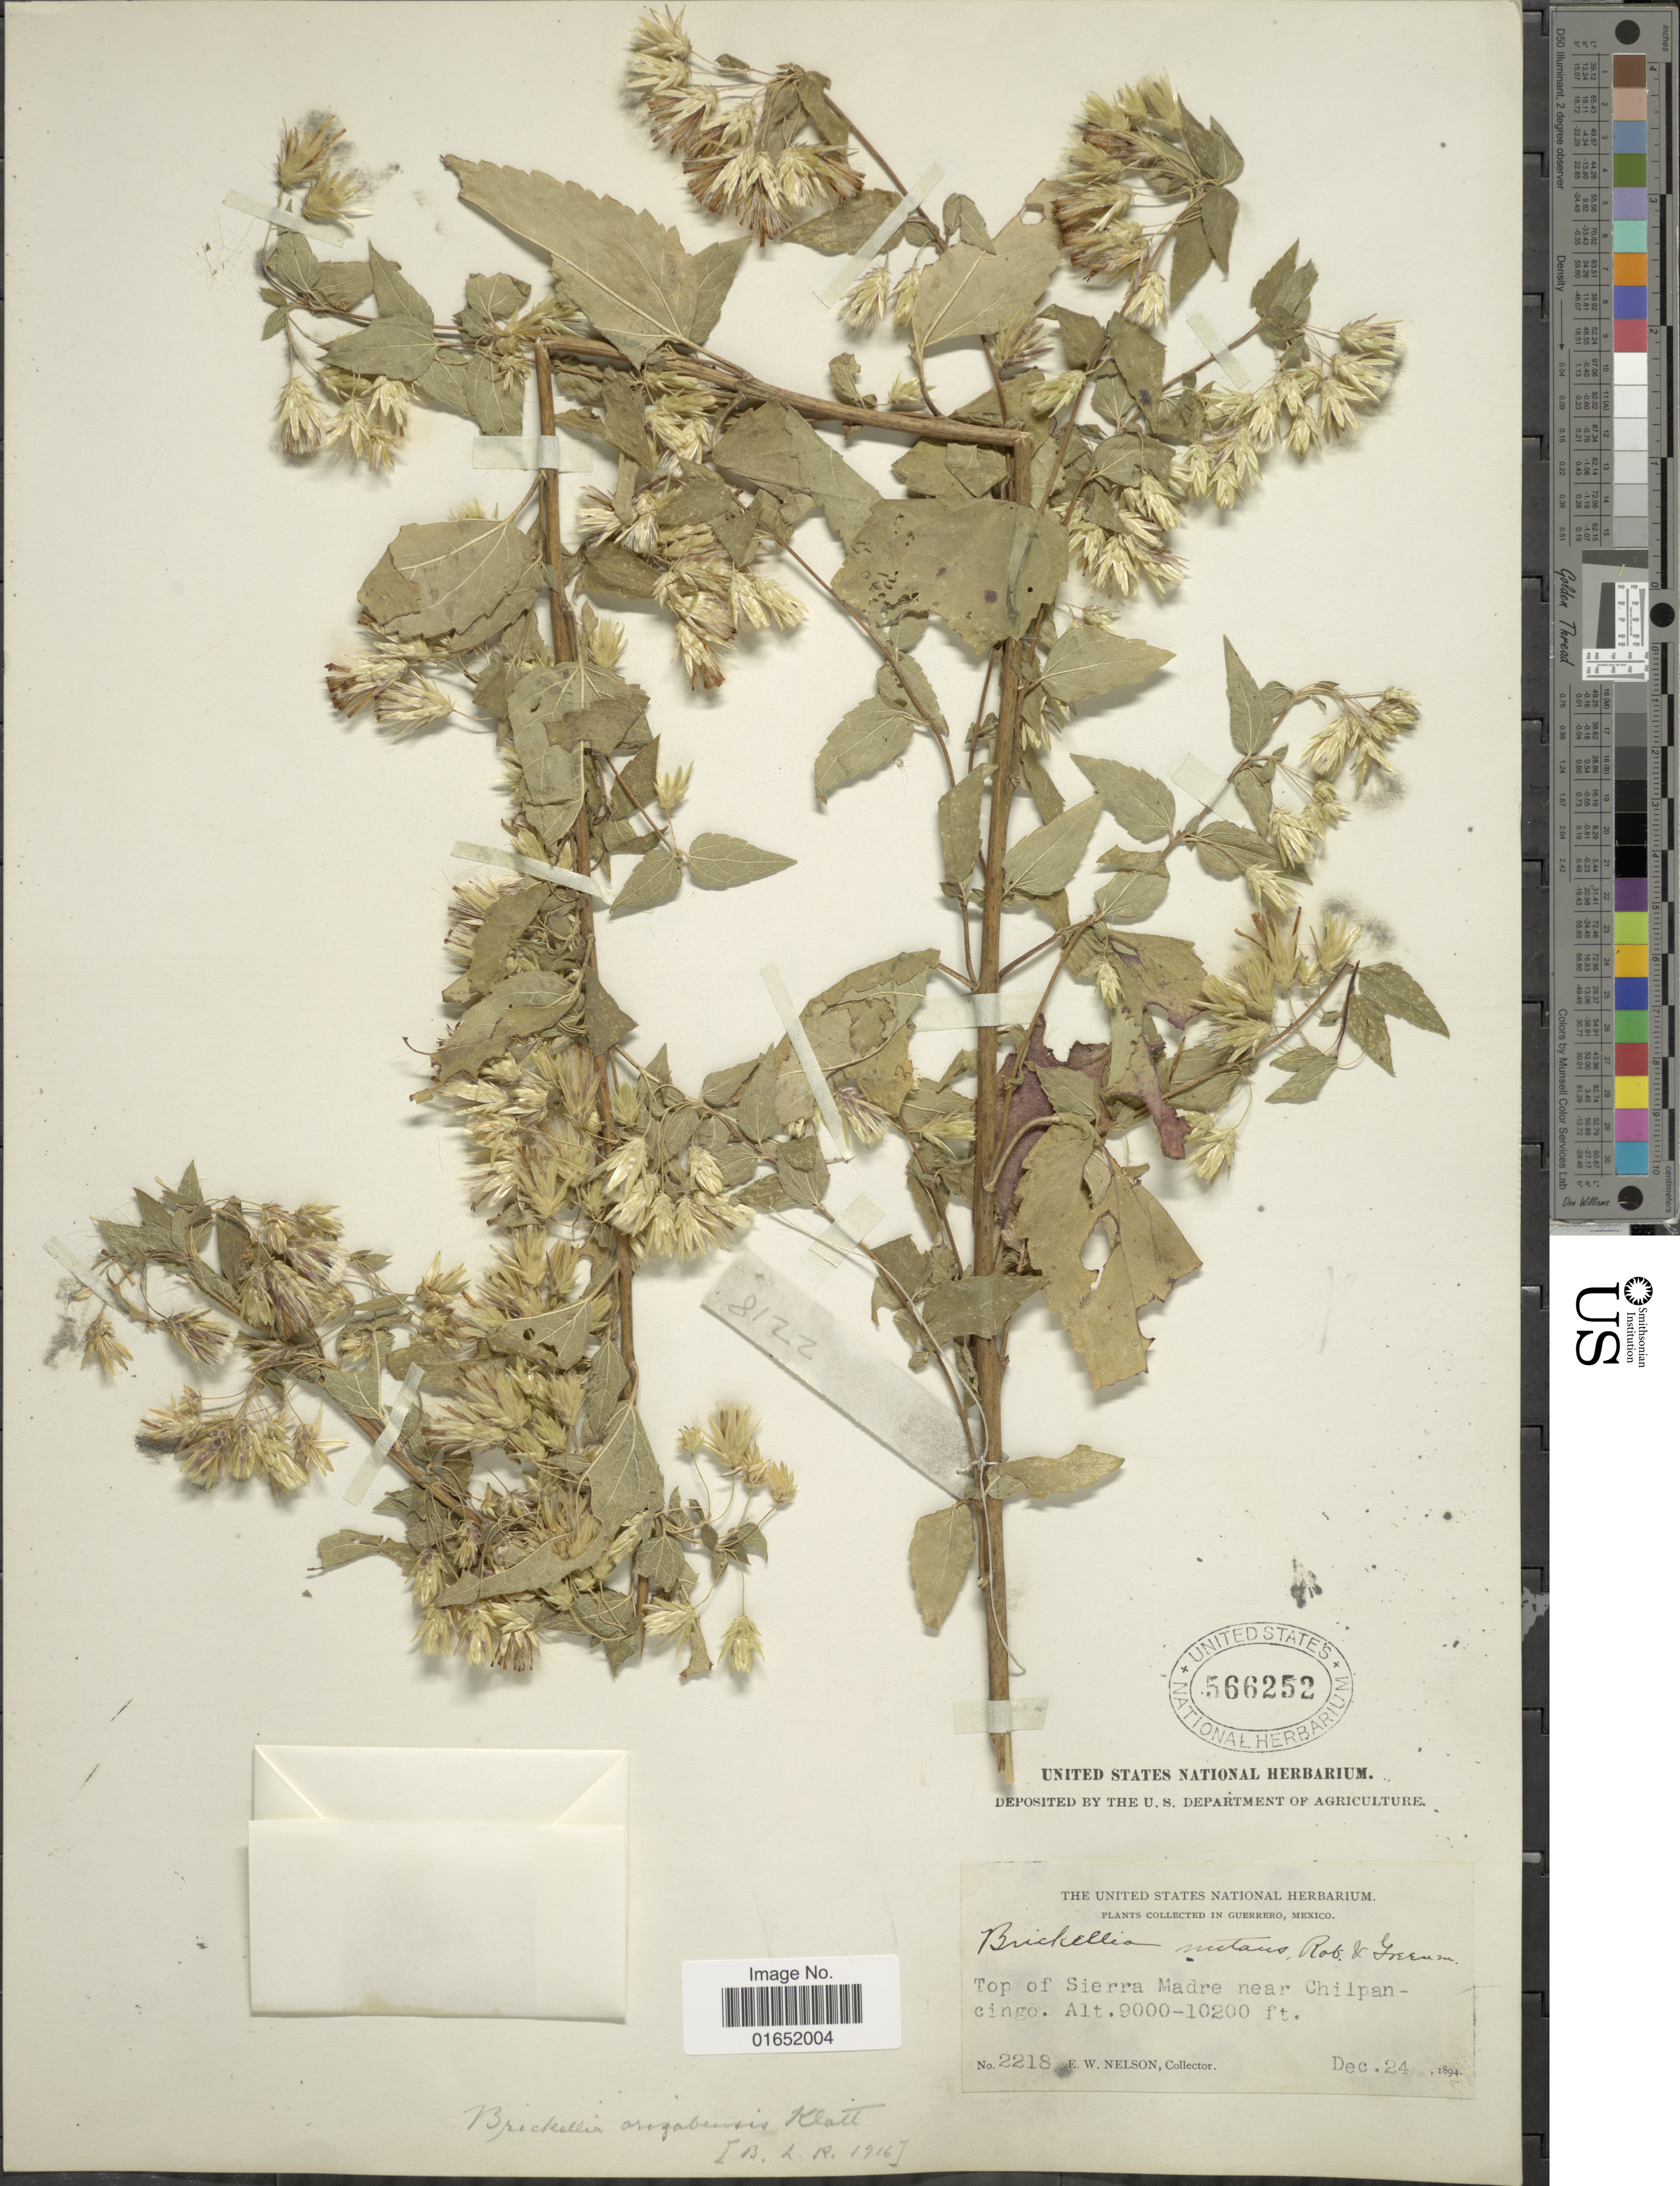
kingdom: Plantae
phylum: Tracheophyta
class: Magnoliopsida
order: Asterales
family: Asteraceae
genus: Brickellia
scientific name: Brickellia nutanticeps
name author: S.F. Blake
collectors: E. W. Nelson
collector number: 2218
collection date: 1894-12-24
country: Mexico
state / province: Guerrero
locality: Top of Sierra Madre near Chilpancingo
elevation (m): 2743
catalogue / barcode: US 566252